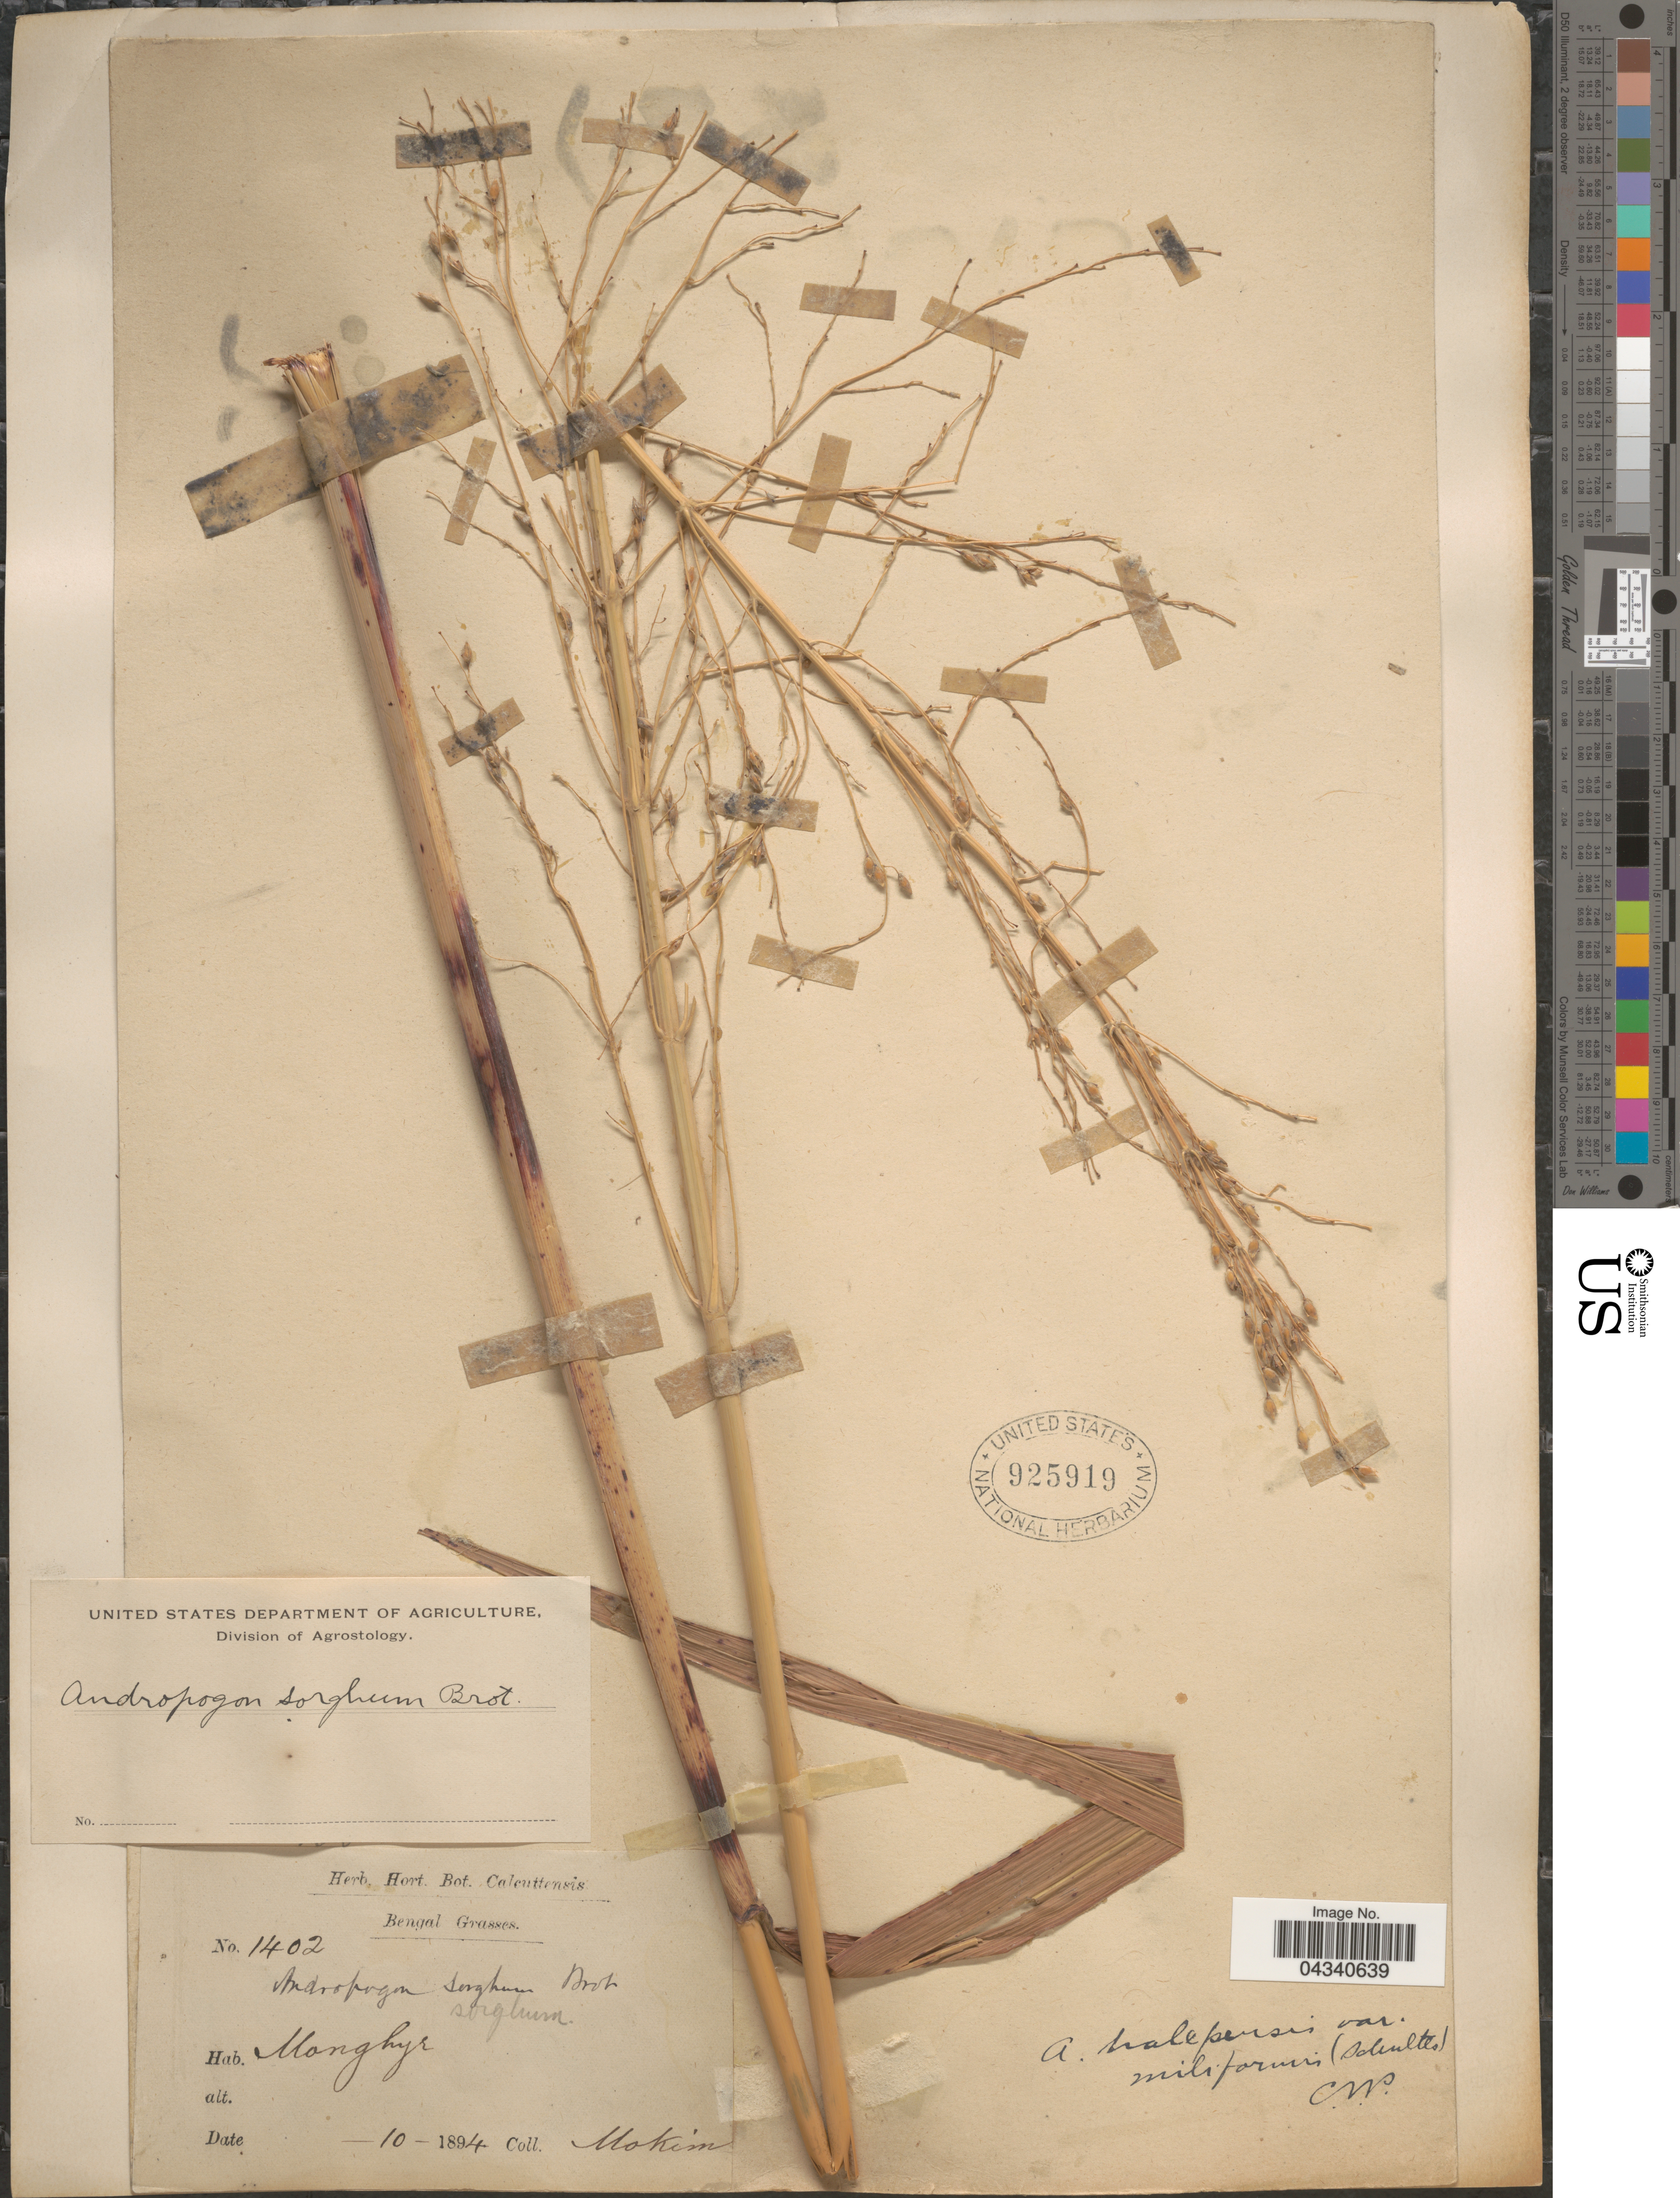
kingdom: Plantae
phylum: Tracheophyta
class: Liliopsida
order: Poales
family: Poaceae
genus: Sorghum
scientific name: Sorghum propinquum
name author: (Kunth) Hitchc.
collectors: -. Mokim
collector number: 1402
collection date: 1894-10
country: India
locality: Bengal. Monghyr.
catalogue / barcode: US 925919